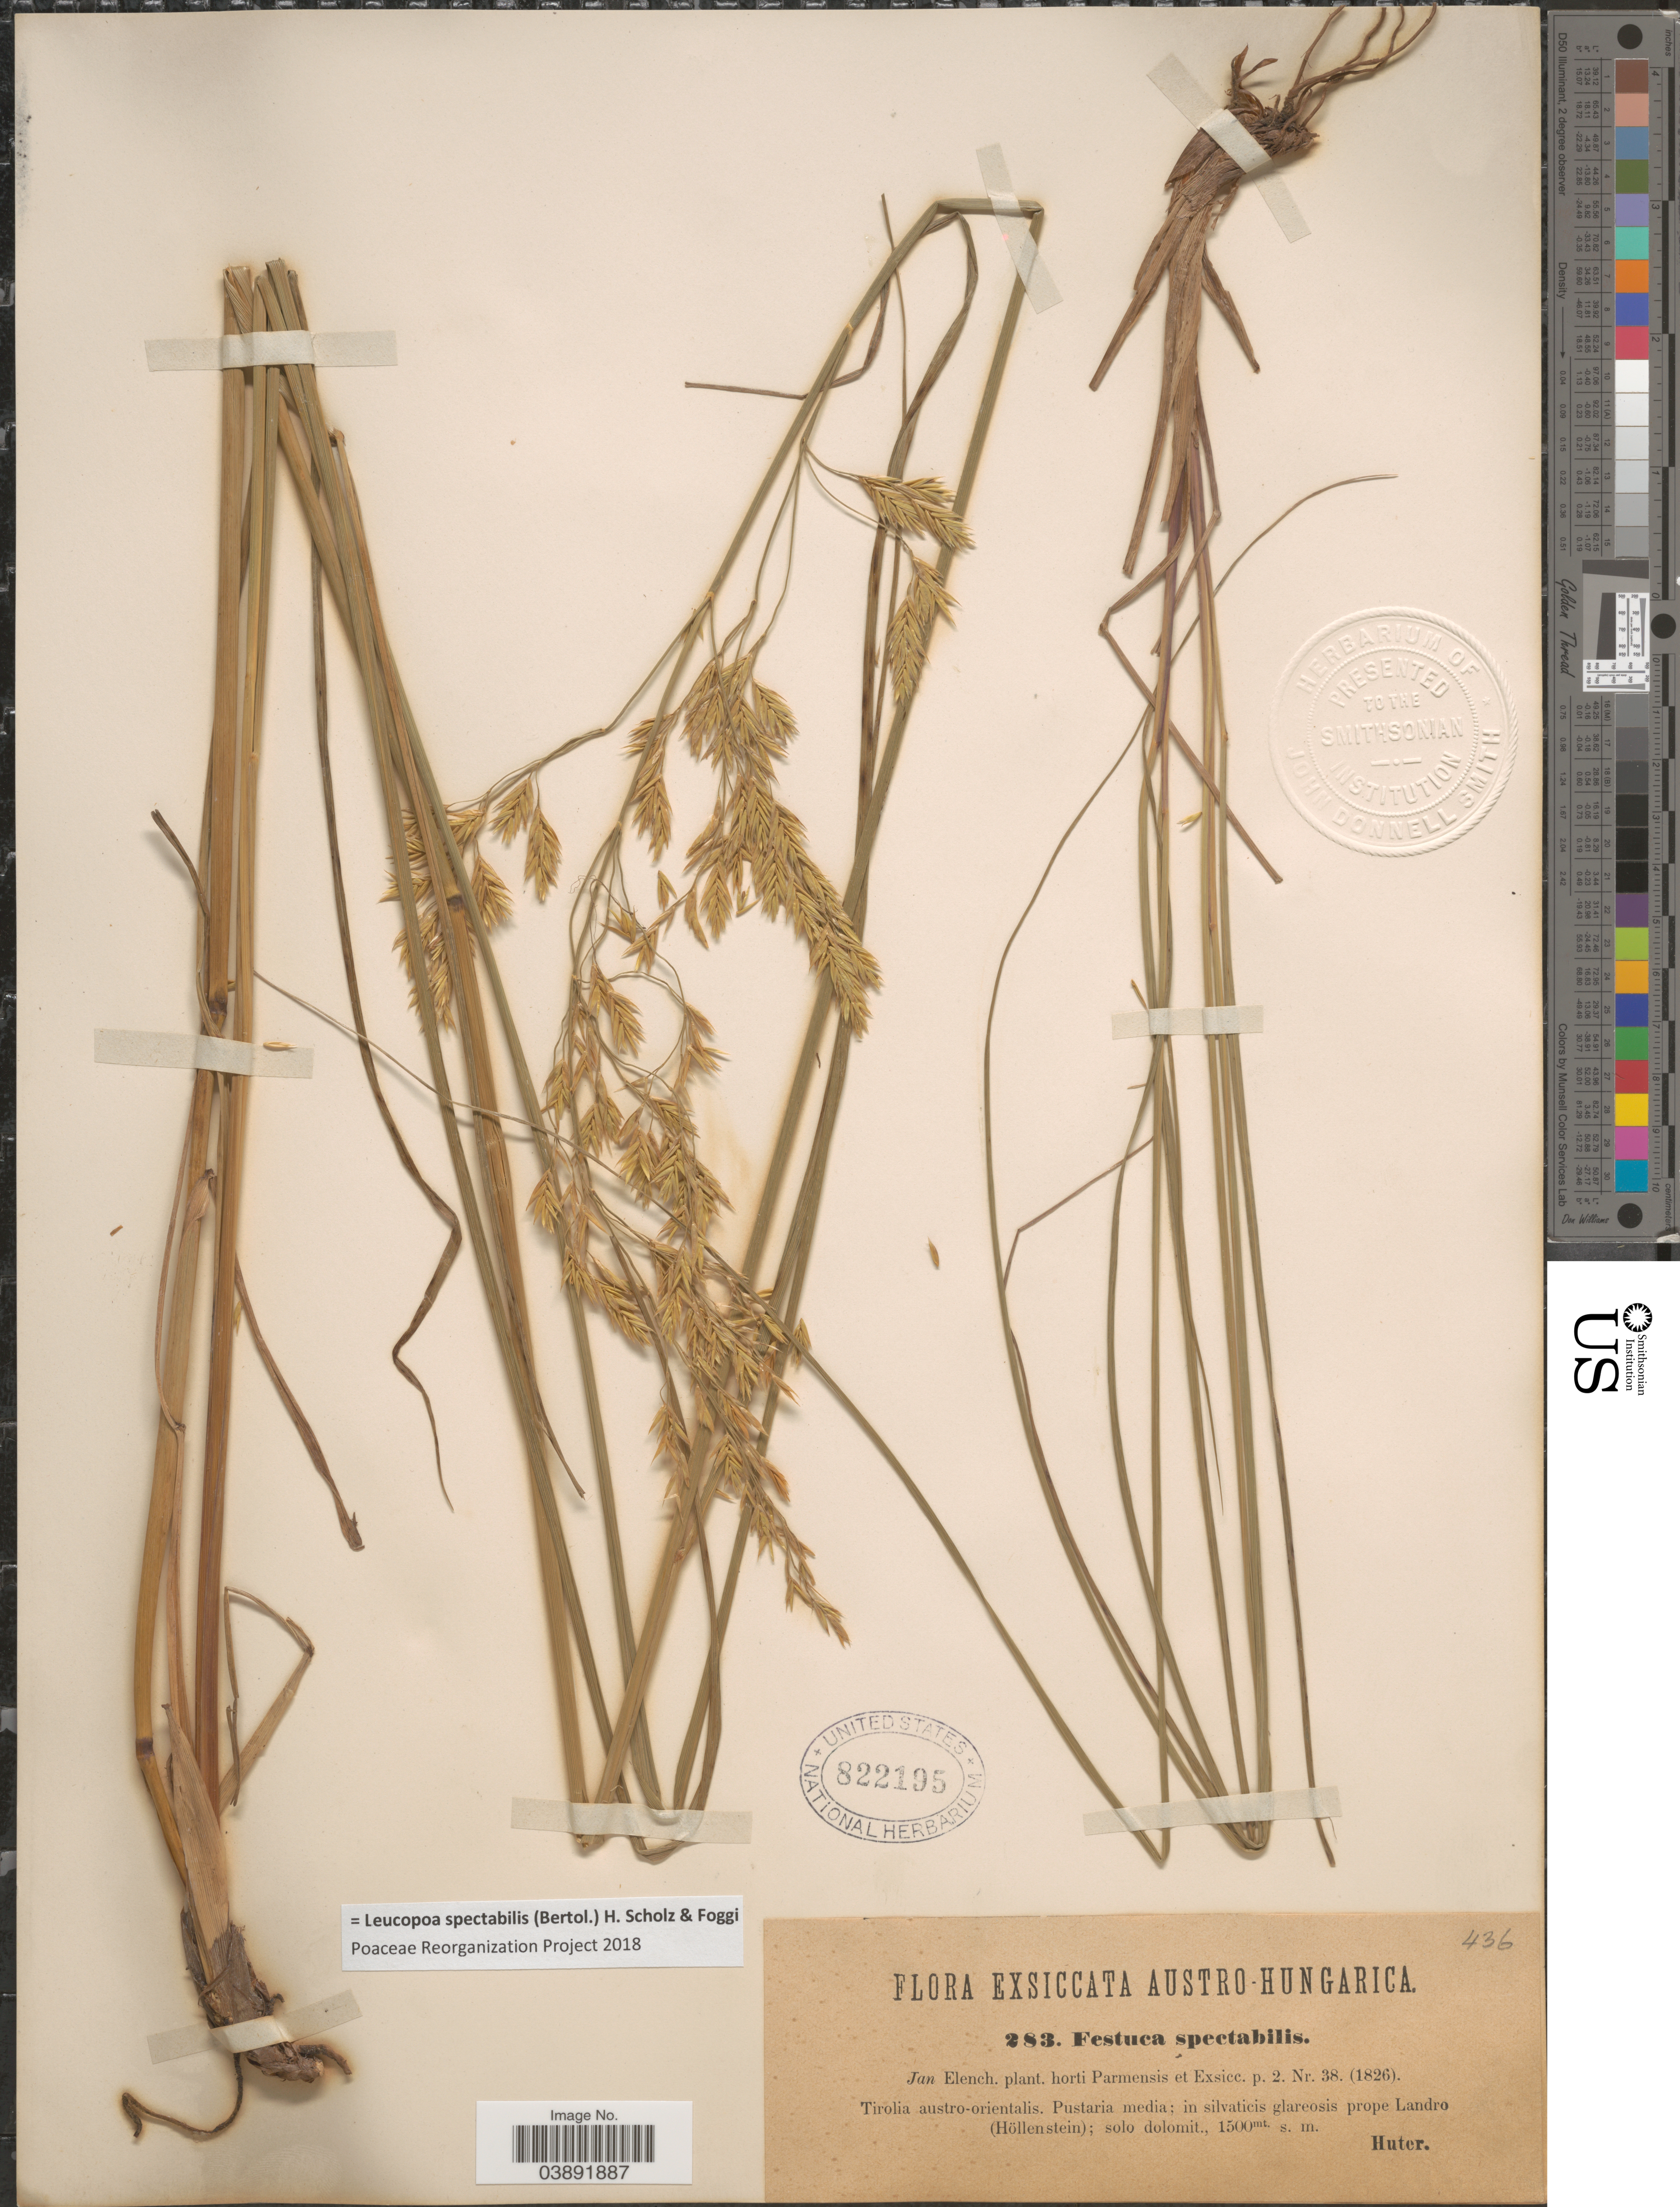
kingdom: Plantae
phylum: Tracheophyta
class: Liliopsida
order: Poales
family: Poaceae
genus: Leucopoa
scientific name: Leucopoa spectabilis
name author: (Bertol.) H. Scholz & Foggi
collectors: -. Huter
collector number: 283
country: Italy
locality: Austro-Hungarica. Tirolia austro-orientalis. Pustaria media; in silvaticis glareosis prope Landro (Höllenstein).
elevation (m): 1500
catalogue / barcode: US 822195